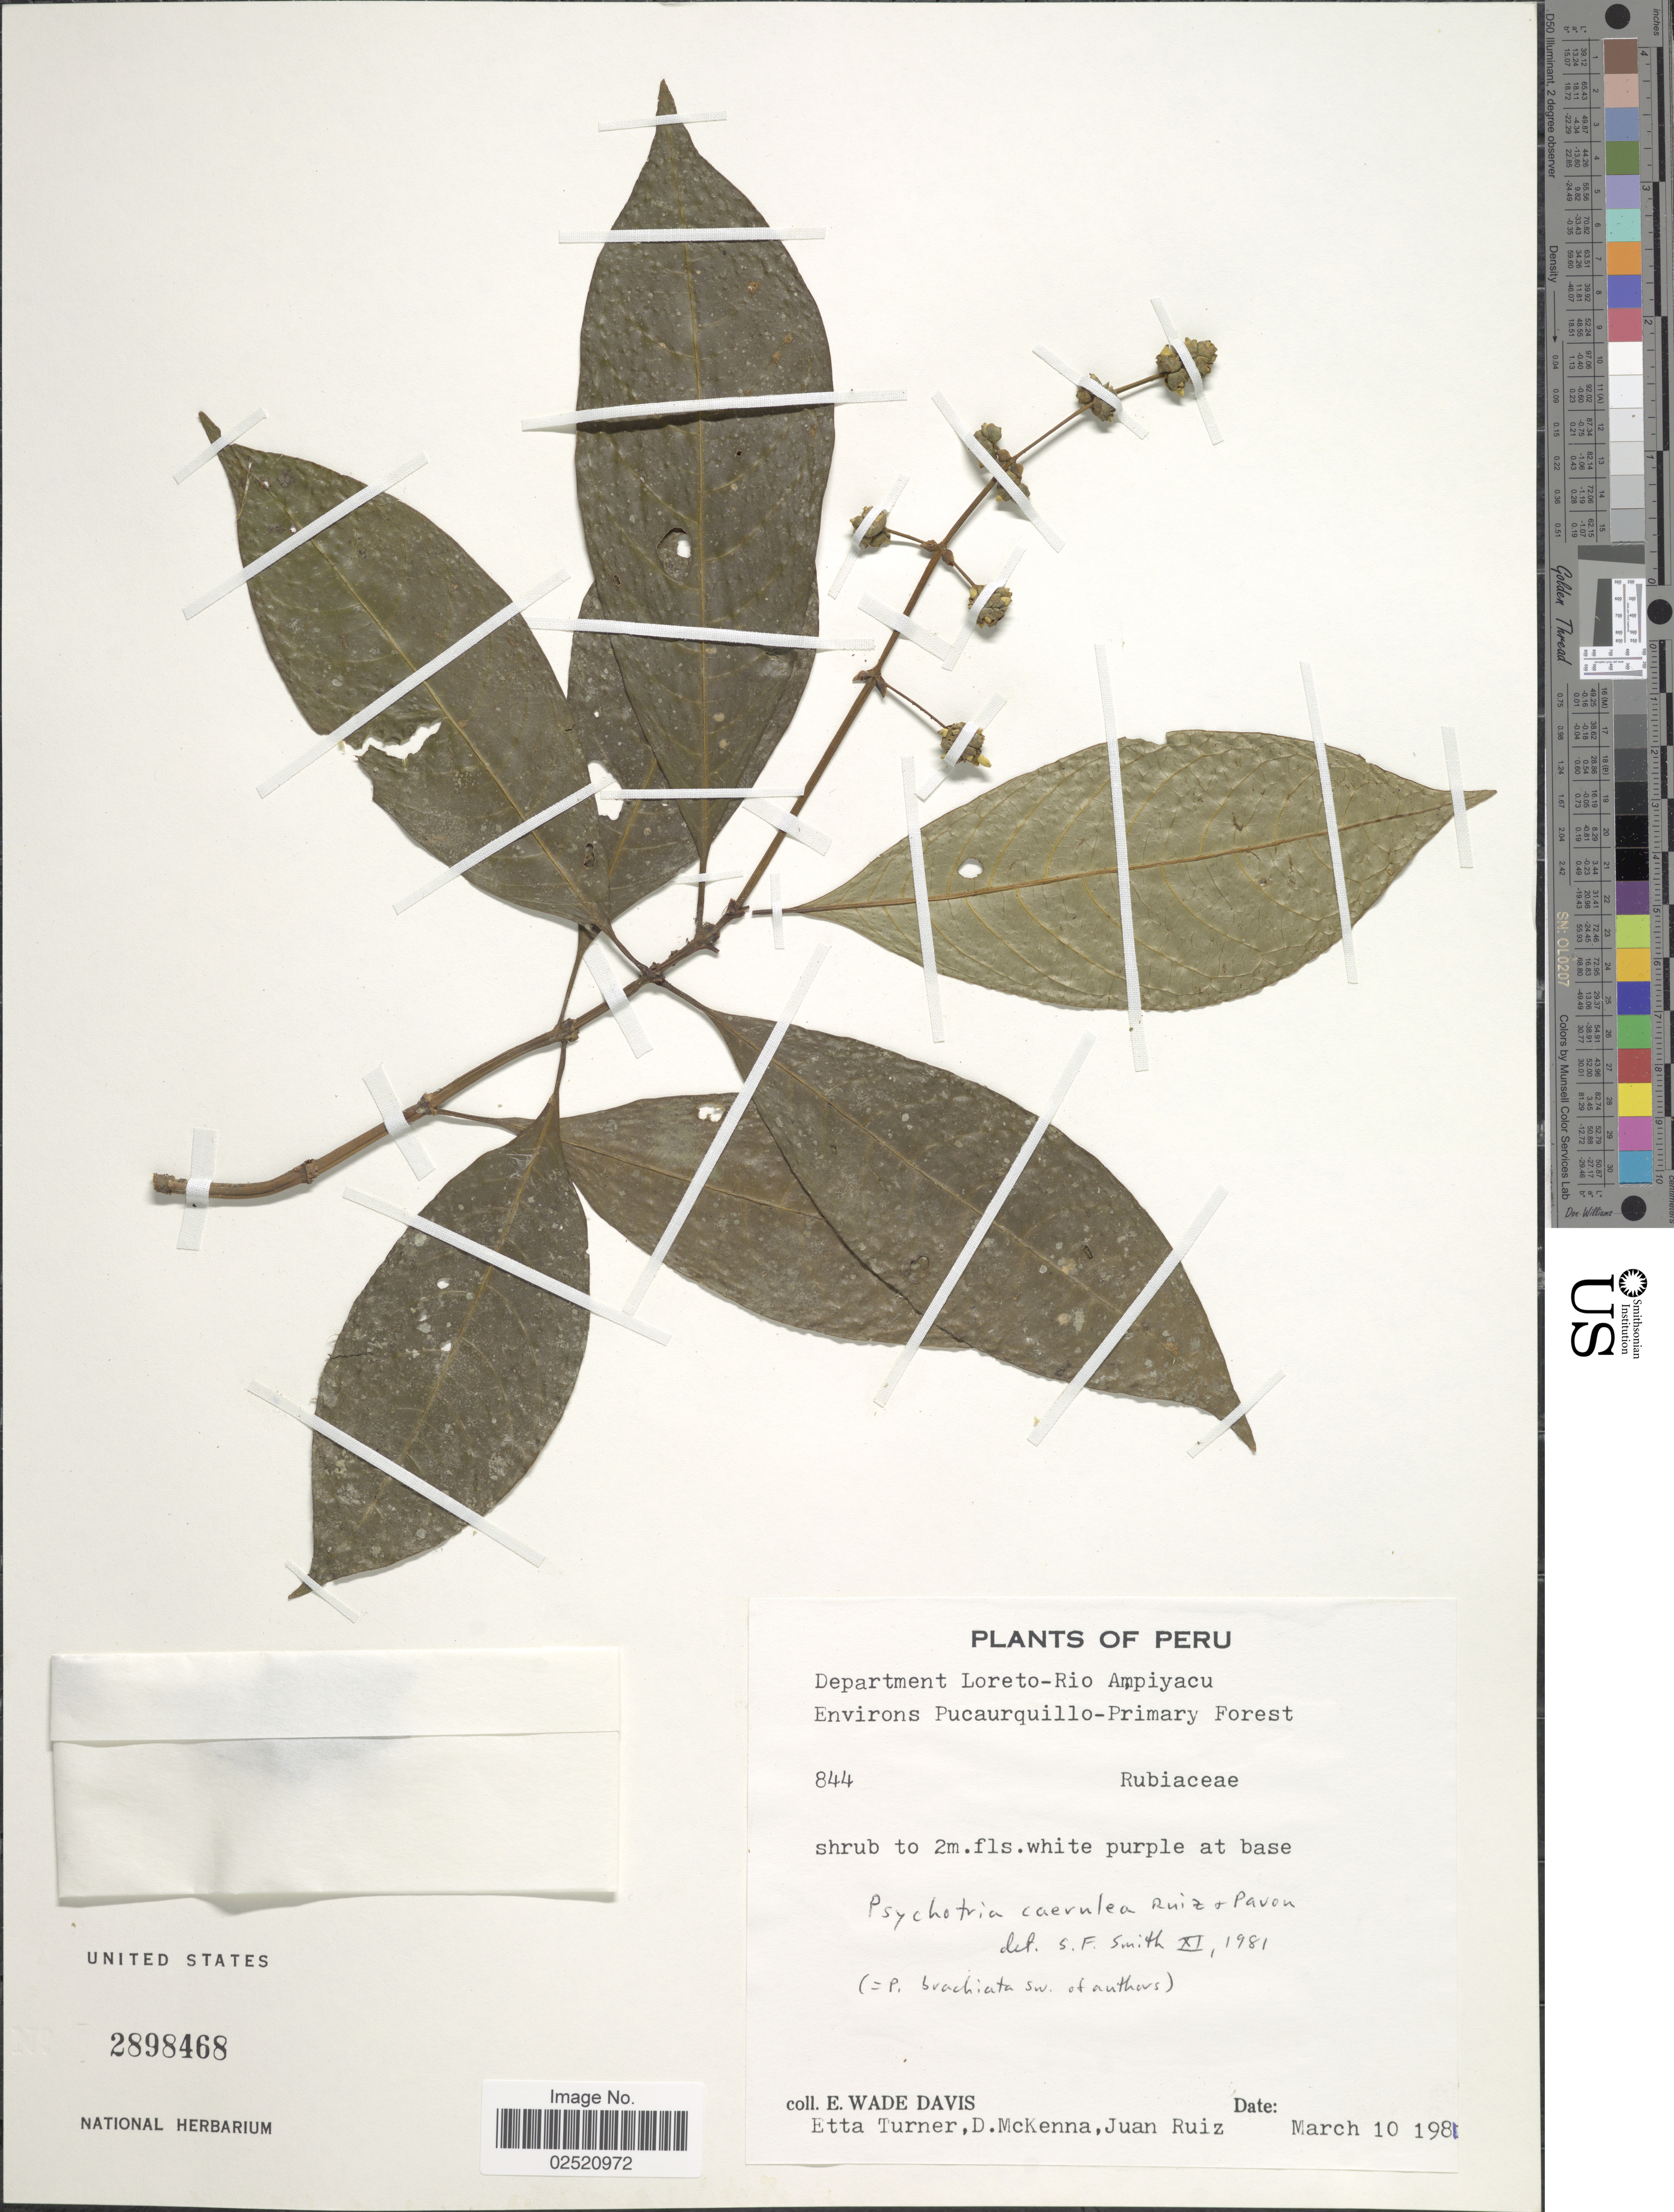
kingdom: Plantae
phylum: Tracheophyta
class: Magnoliopsida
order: Gentianales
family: Rubiaceae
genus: Psychotria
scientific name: Psychotria caerulea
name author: Ruiz & Pav.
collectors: E. Wade-Davis, E. Turner, D. McKenna & J. Ruiz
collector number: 844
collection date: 1981-03-10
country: Peru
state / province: Loreto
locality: Department Loreto-Rio Ampiyacu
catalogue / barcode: US 2898468